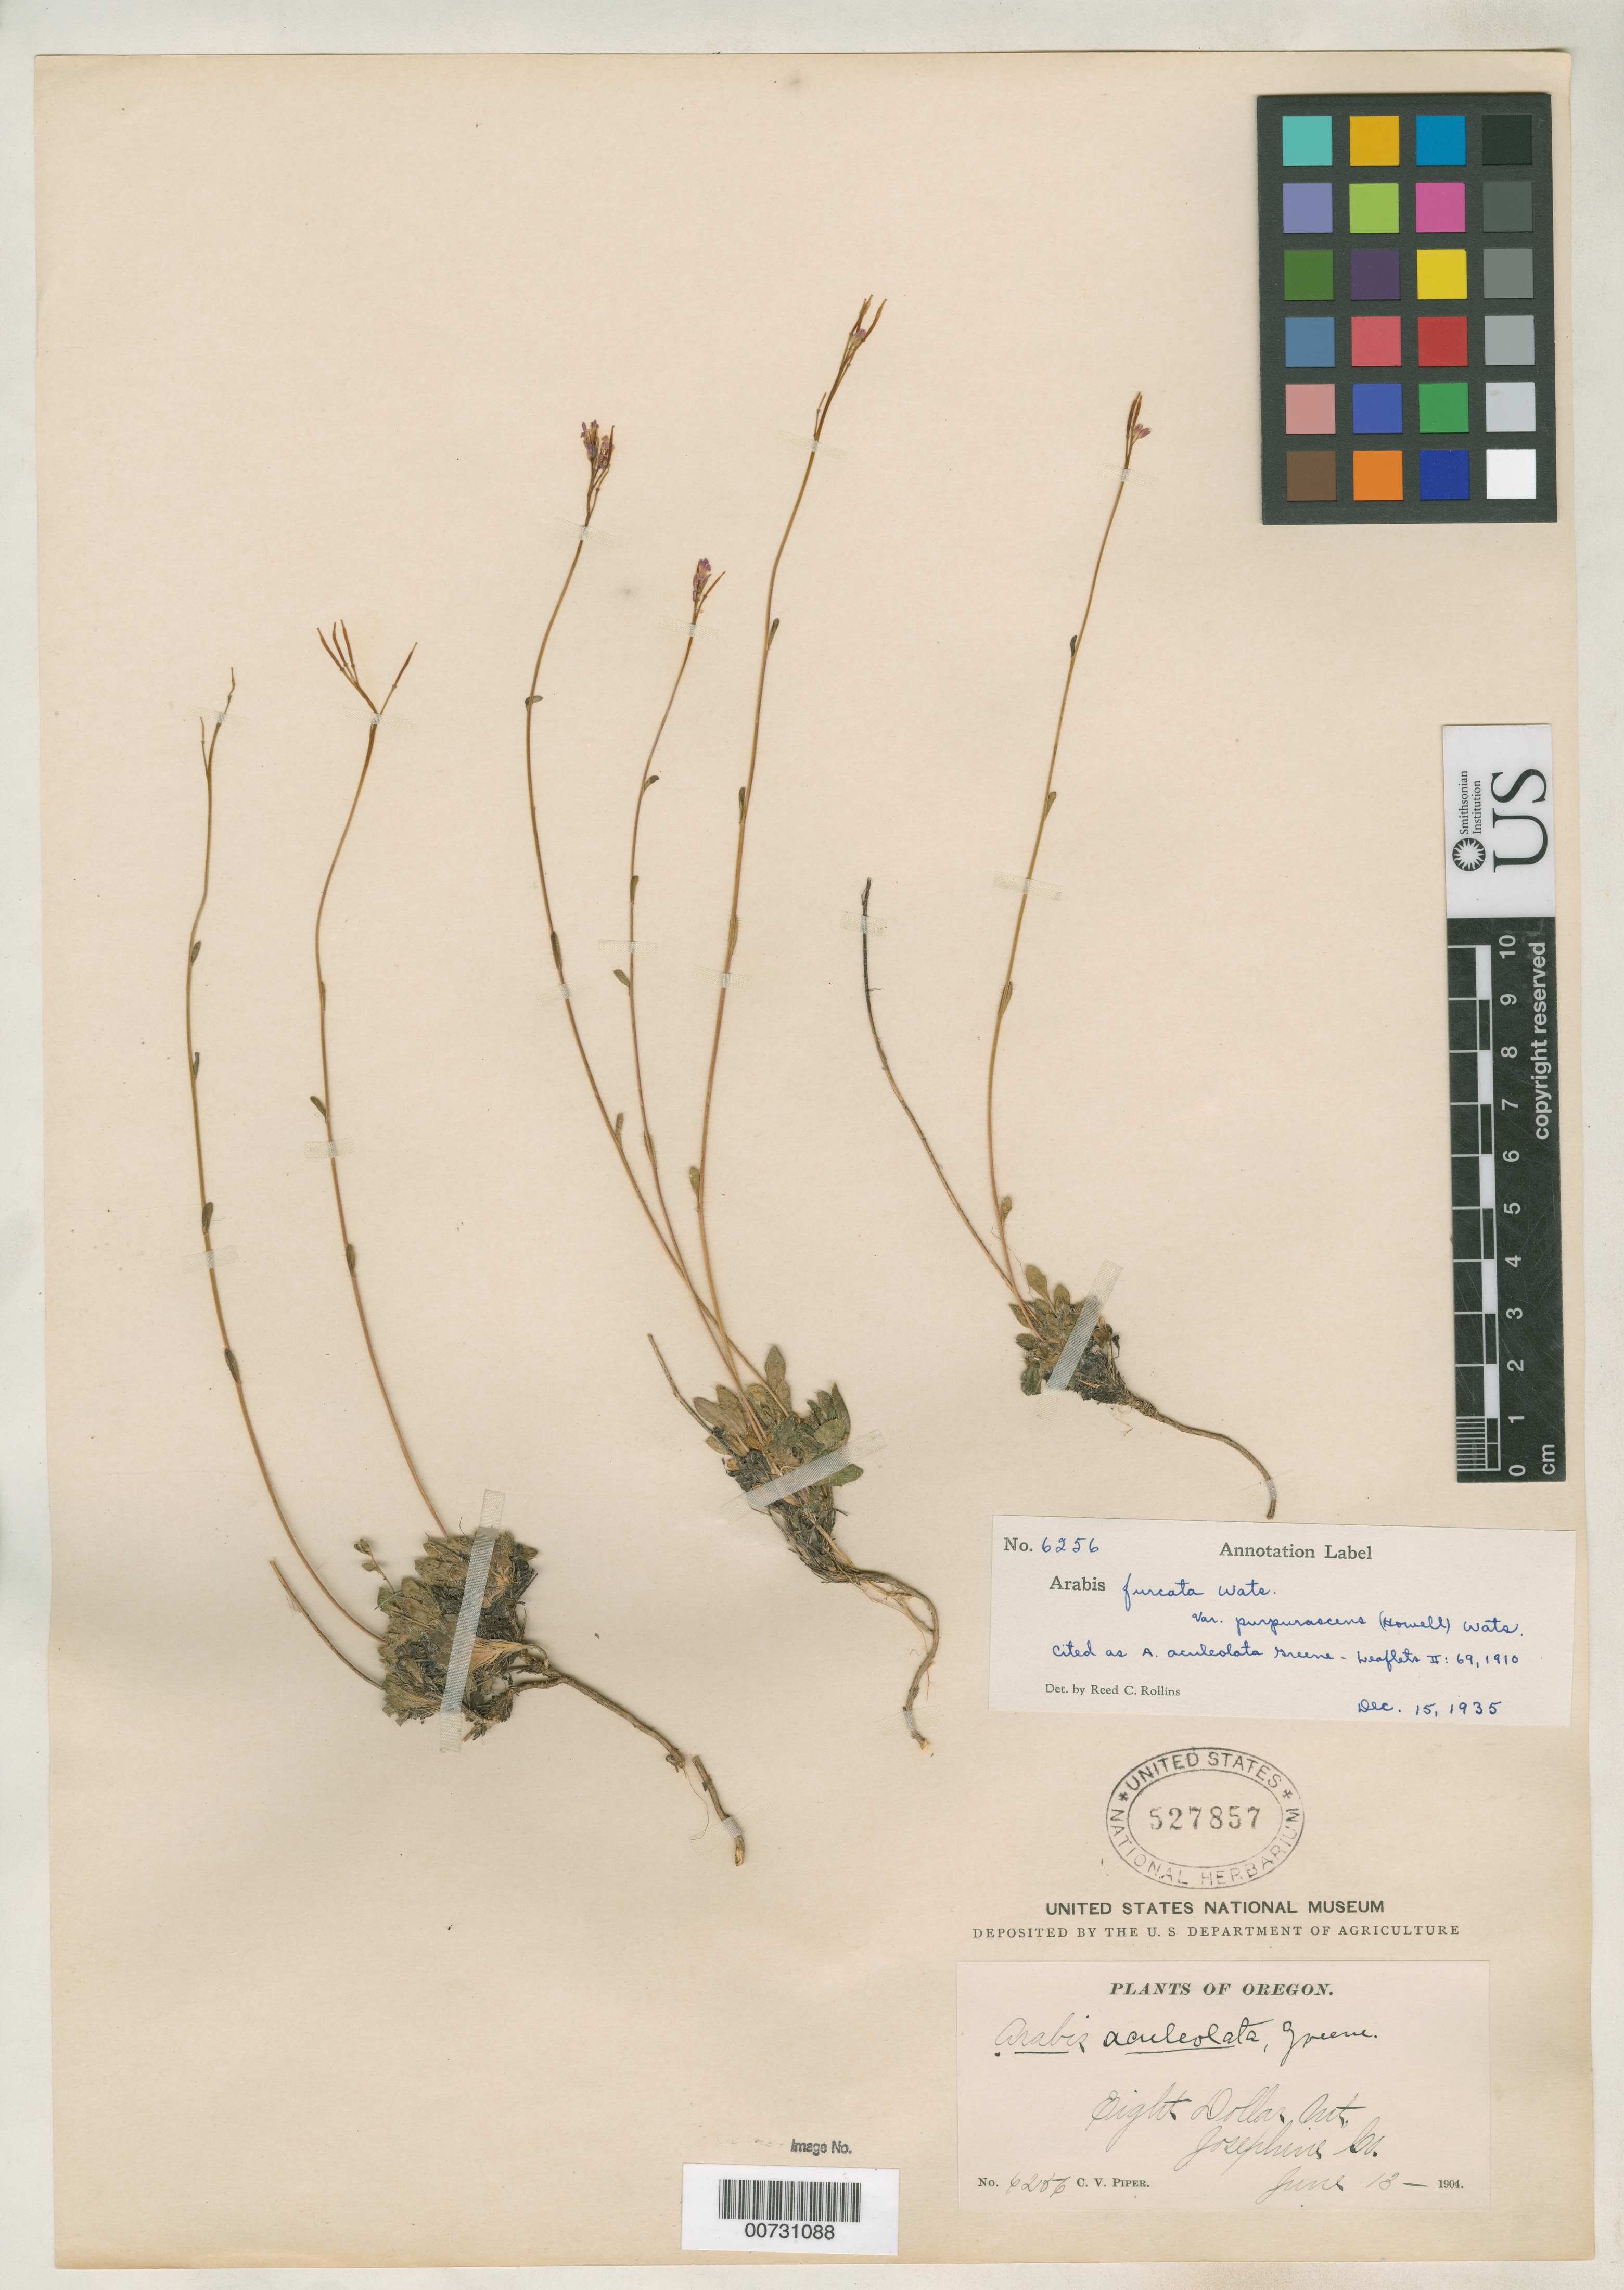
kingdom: Plantae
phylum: Tracheophyta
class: Magnoliopsida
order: Brassicales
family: Brassicaceae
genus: Arabis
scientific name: Arabis aculeolata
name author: Greene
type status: Lectotype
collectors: C. V. Piper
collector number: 6256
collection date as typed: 13 Jun 1904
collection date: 1904-06-13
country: United States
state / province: Oregon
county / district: Josephine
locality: Eight Dollar Mt.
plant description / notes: Specimen annotated as Arabis furcata var. purpurascens (Howell) Watson by R.C. Rollins (1935), but later cited by Rollins as A. aculeolata (Rhodora 43: 349, 1941).; US sheet cited by Rollins (1941) as "type"; =lectotype, acc. to I. Al-Shehbaz (email comm. 2003). Also cited by Rollins (1936, Res. Stud. State Coll. Wash. 4(1): __, publ. not seen)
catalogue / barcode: US 527857